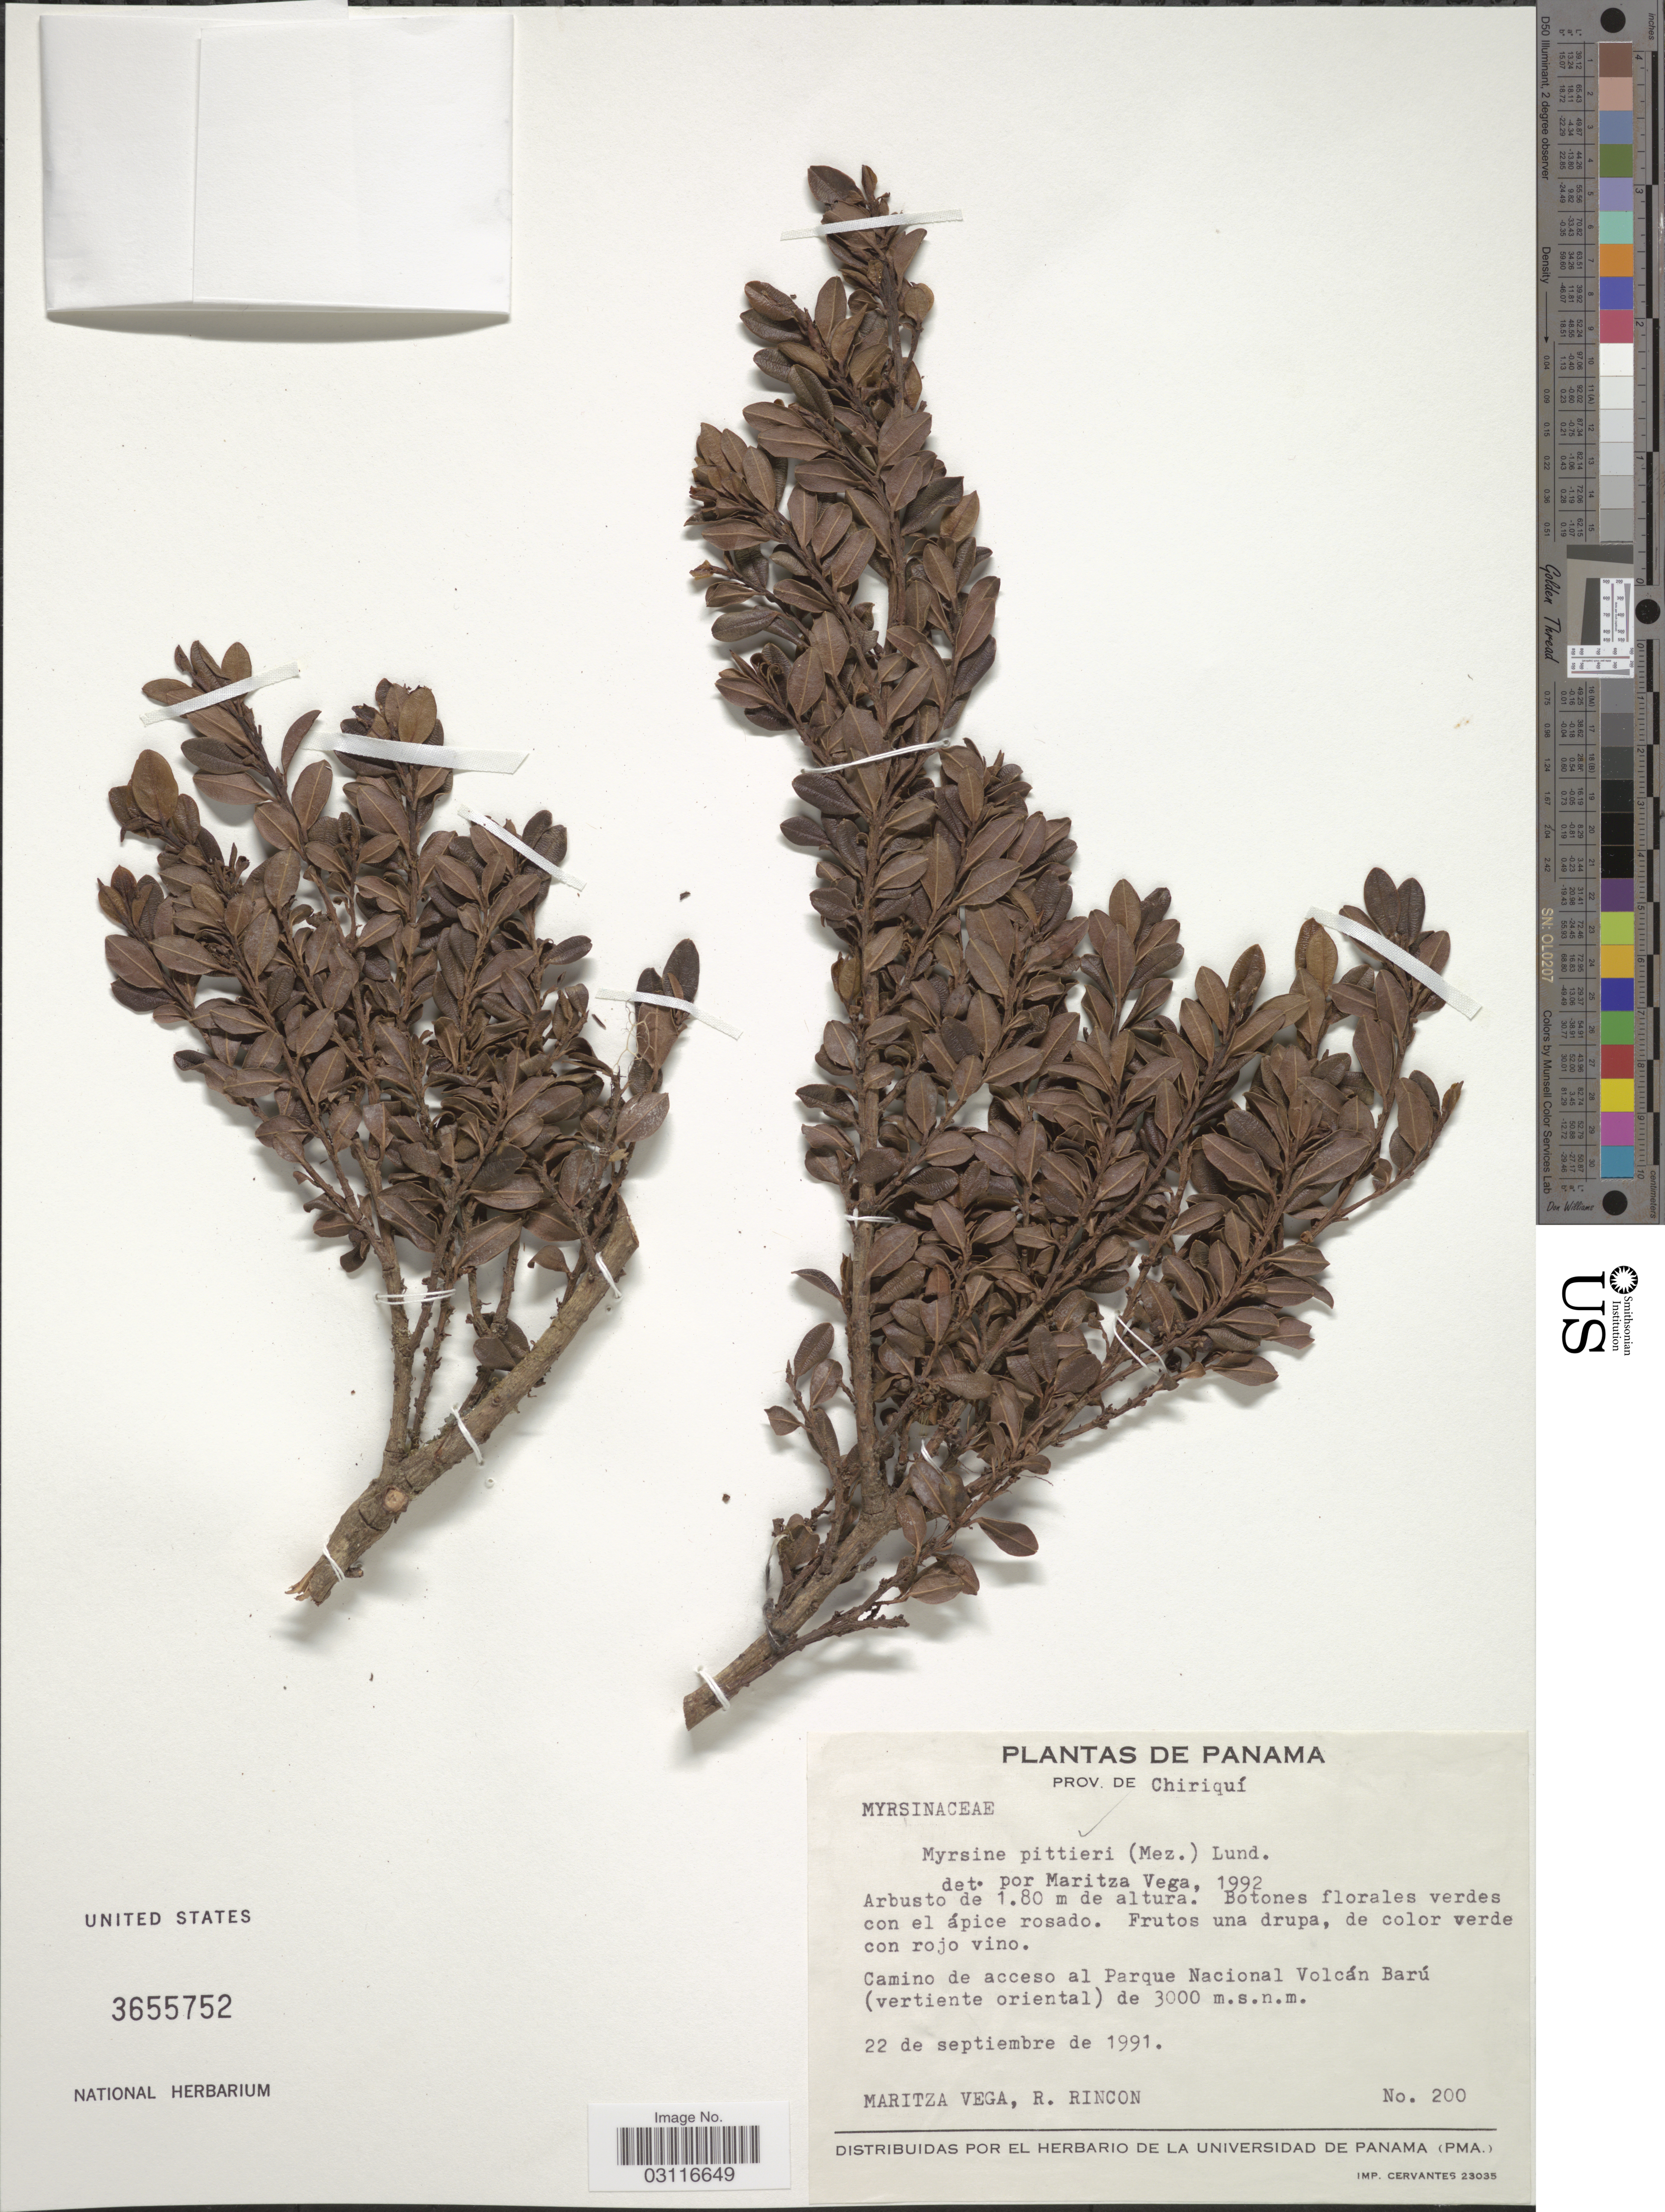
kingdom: Plantae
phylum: Tracheophyta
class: Magnoliopsida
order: Ericales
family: Primulaceae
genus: Myrsine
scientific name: Myrsine pittieri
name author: (Mez) Lundell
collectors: M. Vega & R. Rincon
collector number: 200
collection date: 1991-09-22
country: Panama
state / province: Chiriqui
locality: Camino de acceso al Parque Nacional Volcán Barú (vertiente oriental).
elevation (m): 3000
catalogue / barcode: US 3655752